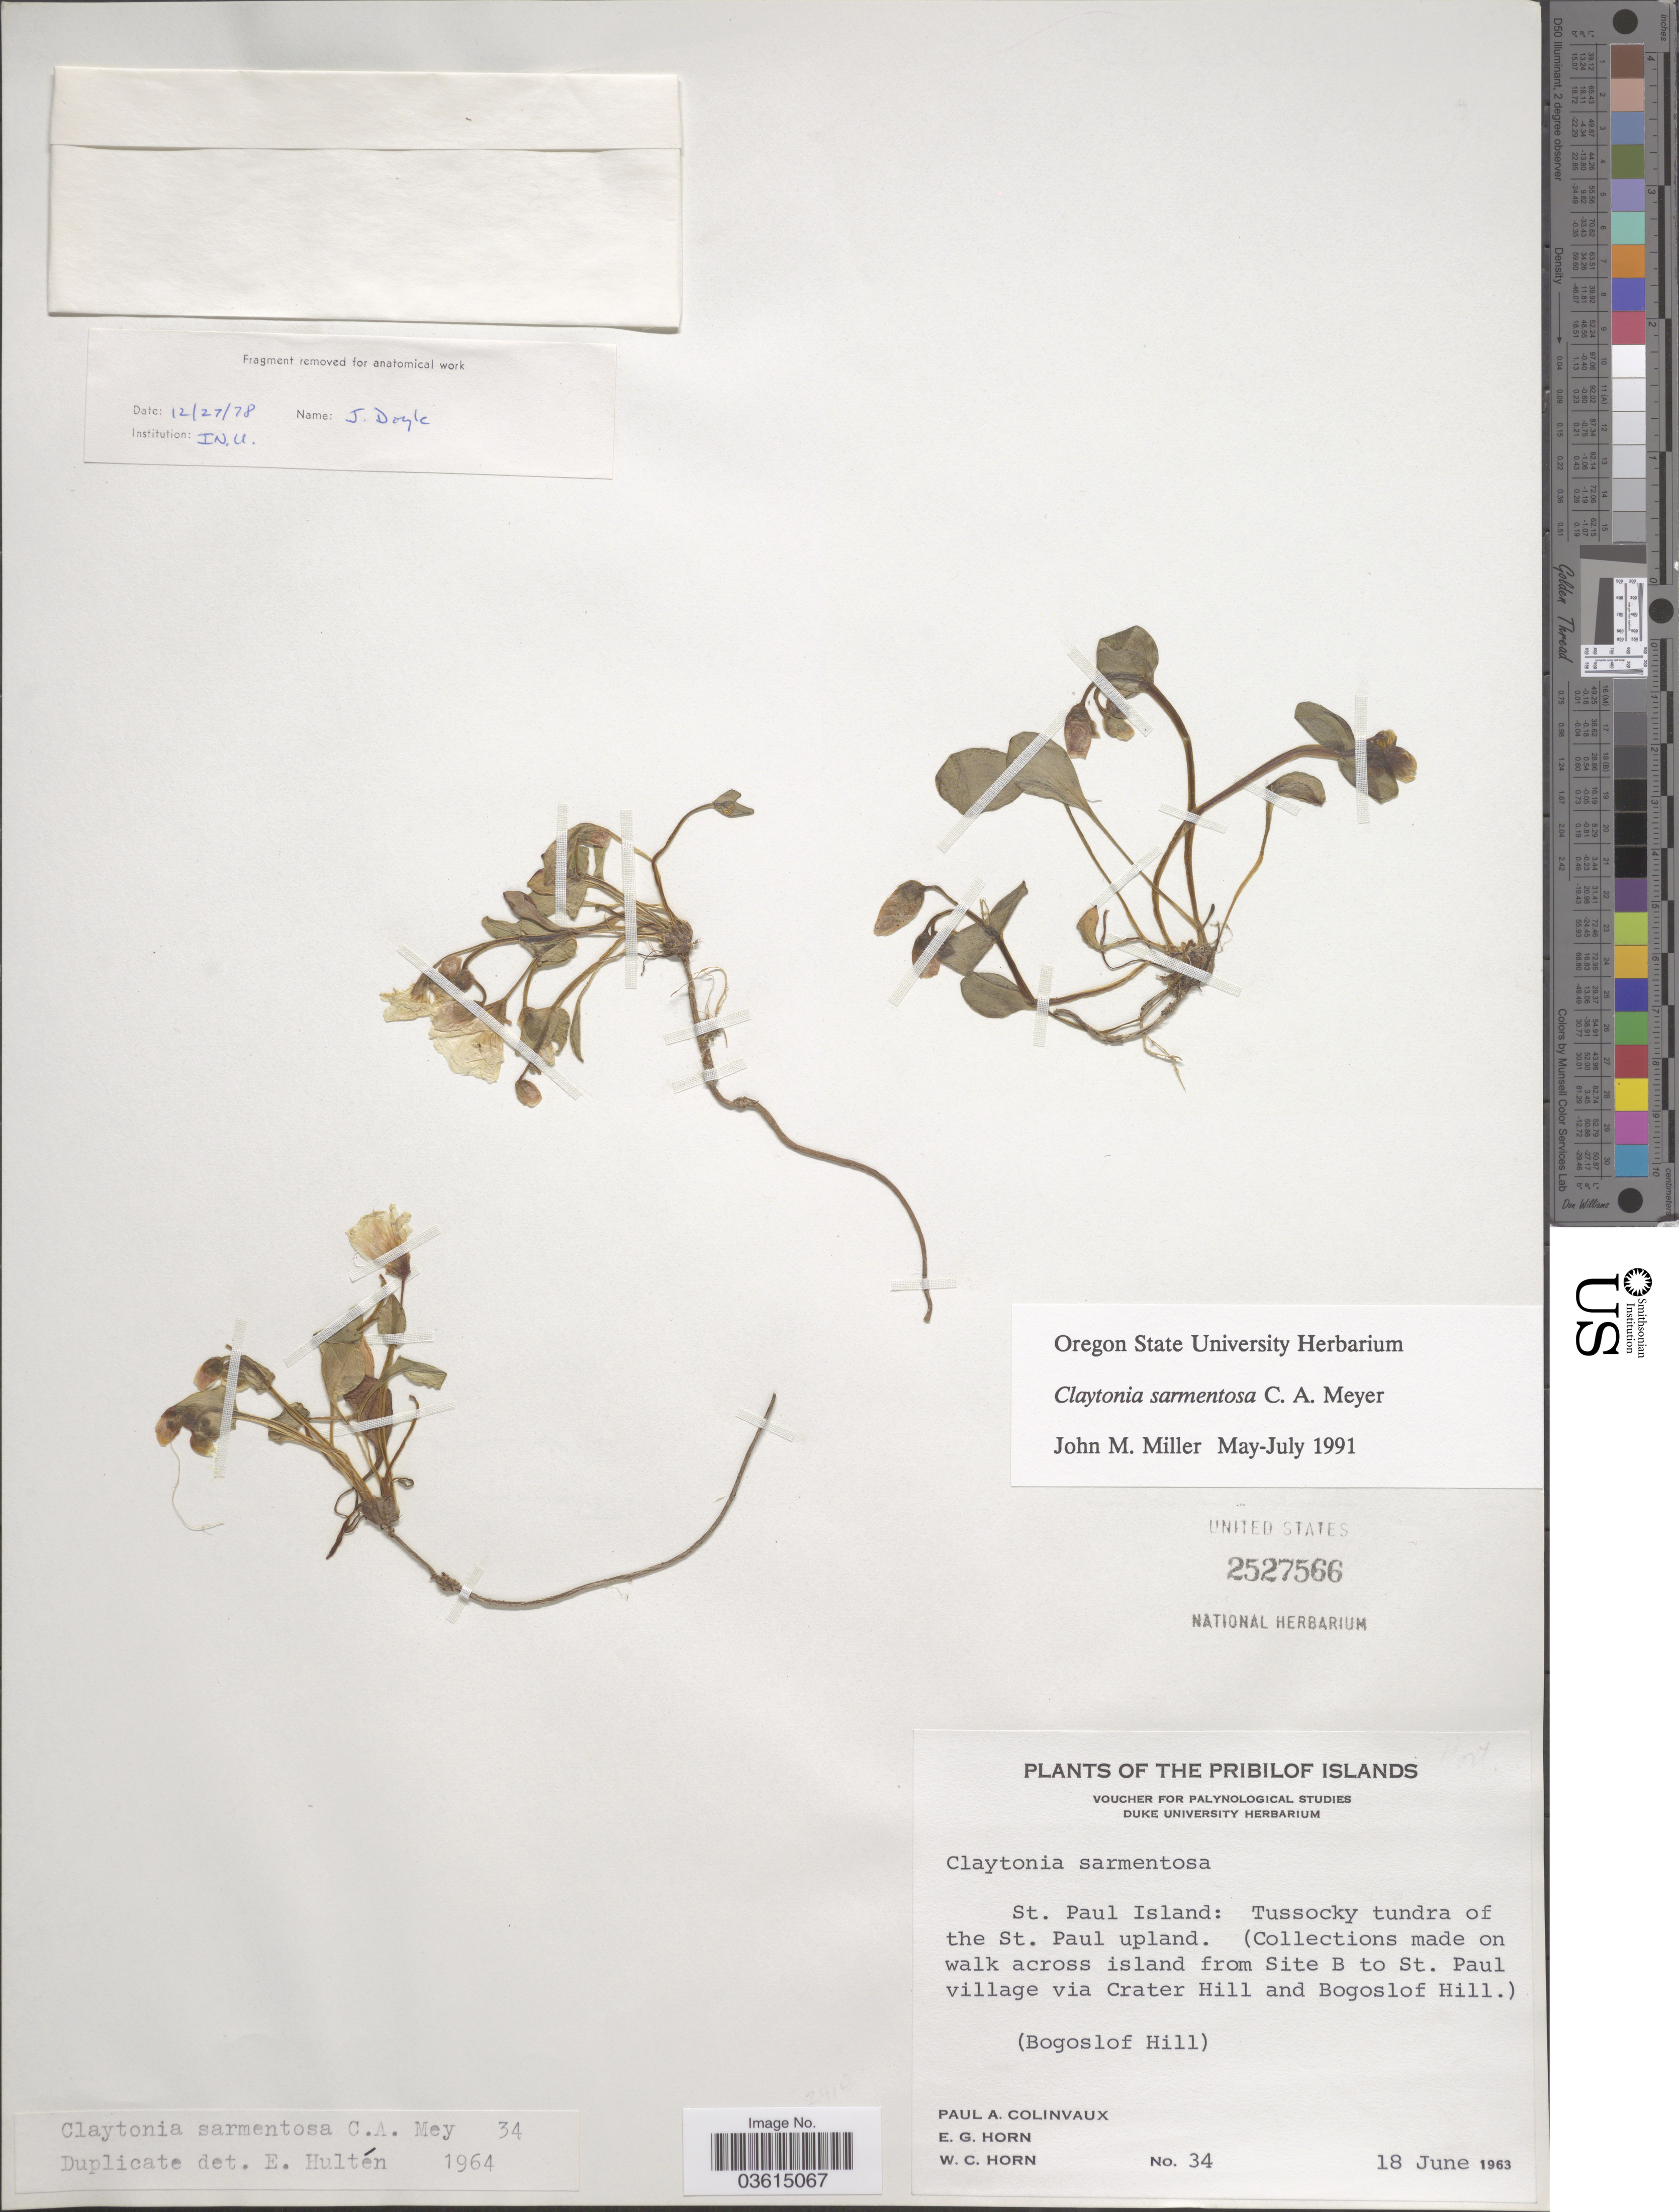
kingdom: Plantae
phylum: Tracheophyta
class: Magnoliopsida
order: Caryophyllales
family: Montiaceae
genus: Claytonia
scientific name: Claytonia sarmentosa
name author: C.A. Mey.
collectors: P. Colinvaux, E. Horn & W. Horn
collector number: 34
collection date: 1963-06-18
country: United States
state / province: Alaska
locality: The Pribilof Islands. St. Paul Island: Tussocky tundra of the St. Paul upland. (walk across island from Site B to St. Paul village via Crater Hill and Bogoslof Hill) (Bogoslof Hill).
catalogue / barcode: US 2527566